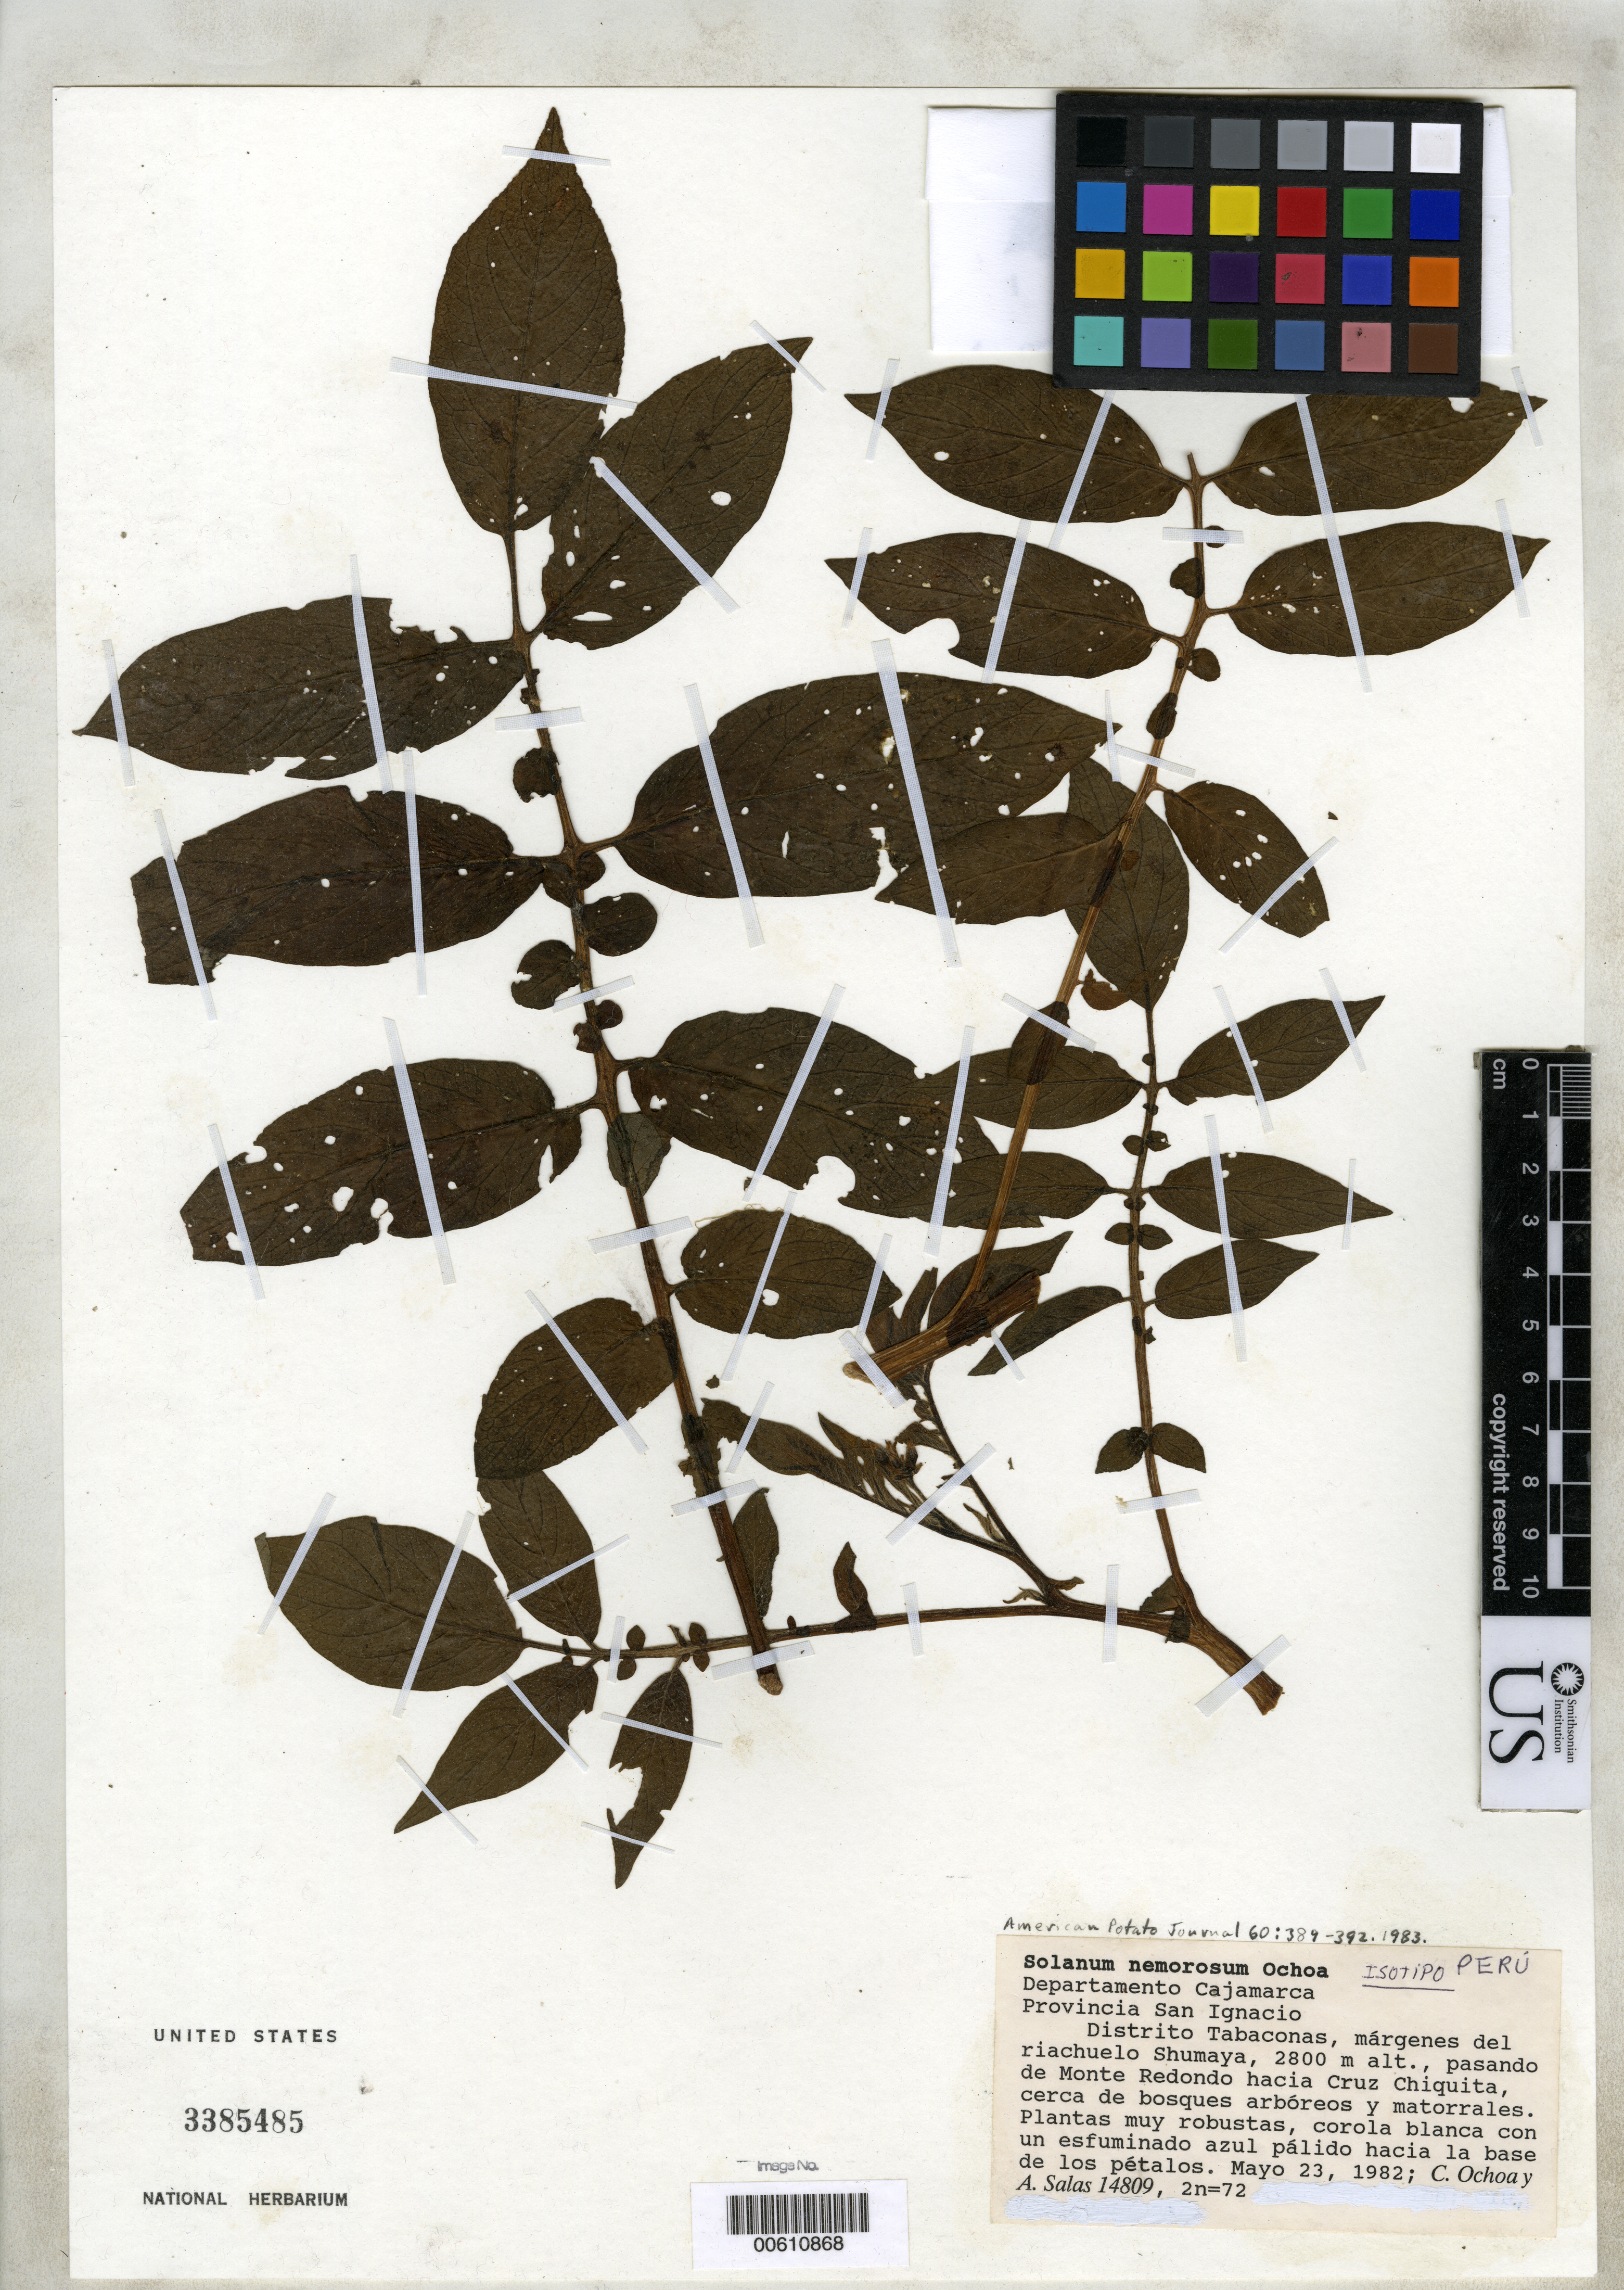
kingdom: Plantae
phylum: Tracheophyta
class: Magnoliopsida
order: Solanales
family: Solanaceae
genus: Solanum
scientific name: Solanum nemorosum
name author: Ochoa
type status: Isotype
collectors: C. M. Ochoa & A. Salas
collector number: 14809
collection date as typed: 23 May 1982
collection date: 1982-05-23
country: Peru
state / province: Cajamarca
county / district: San Ignacio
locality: Distrito Tabaconas, márgenes de Riachuelo Shumaya, pasando de Monte Redondo hacia Cruz Chiquita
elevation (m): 2800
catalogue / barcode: US 3385485